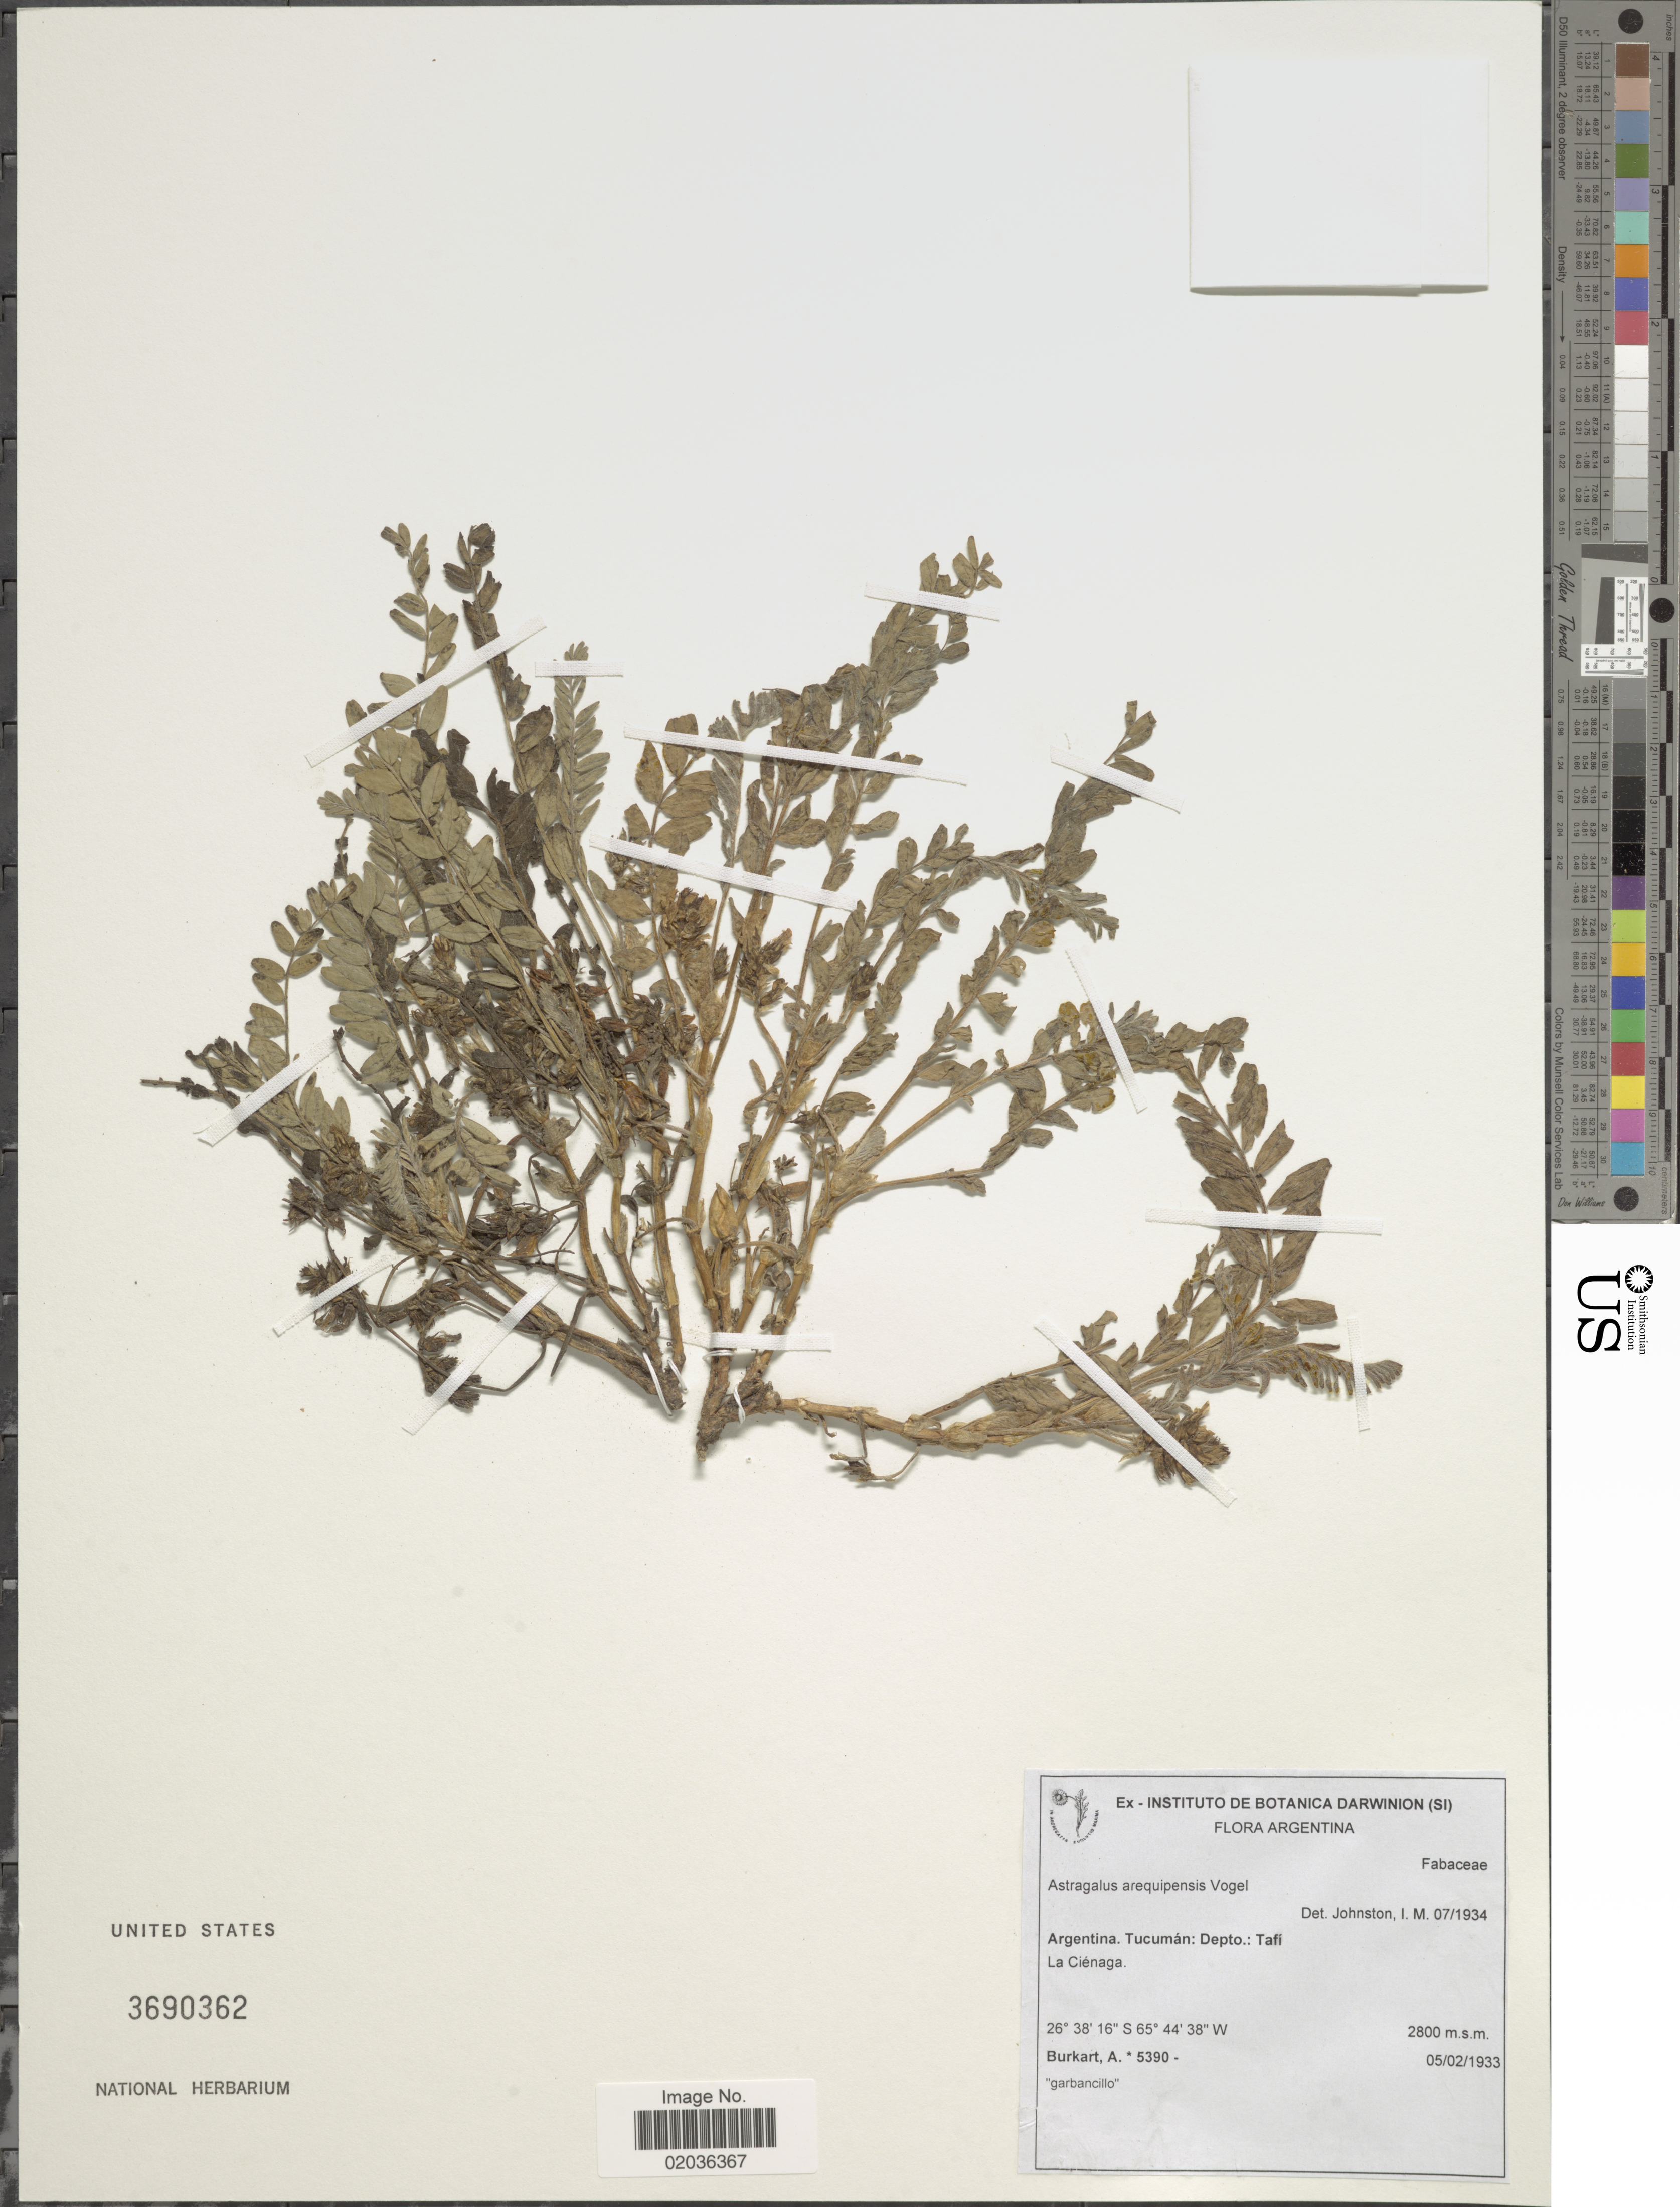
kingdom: Plantae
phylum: Tracheophyta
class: Magnoliopsida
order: Fabales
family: Fabaceae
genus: Astragalus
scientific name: Astragalus arequipensis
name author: Vogel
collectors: A. E. Burkart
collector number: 5390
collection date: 1933-02-05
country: Argentina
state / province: Tucuman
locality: Depto.: Tafi. La Cienaga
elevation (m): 2800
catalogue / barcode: US 3690362